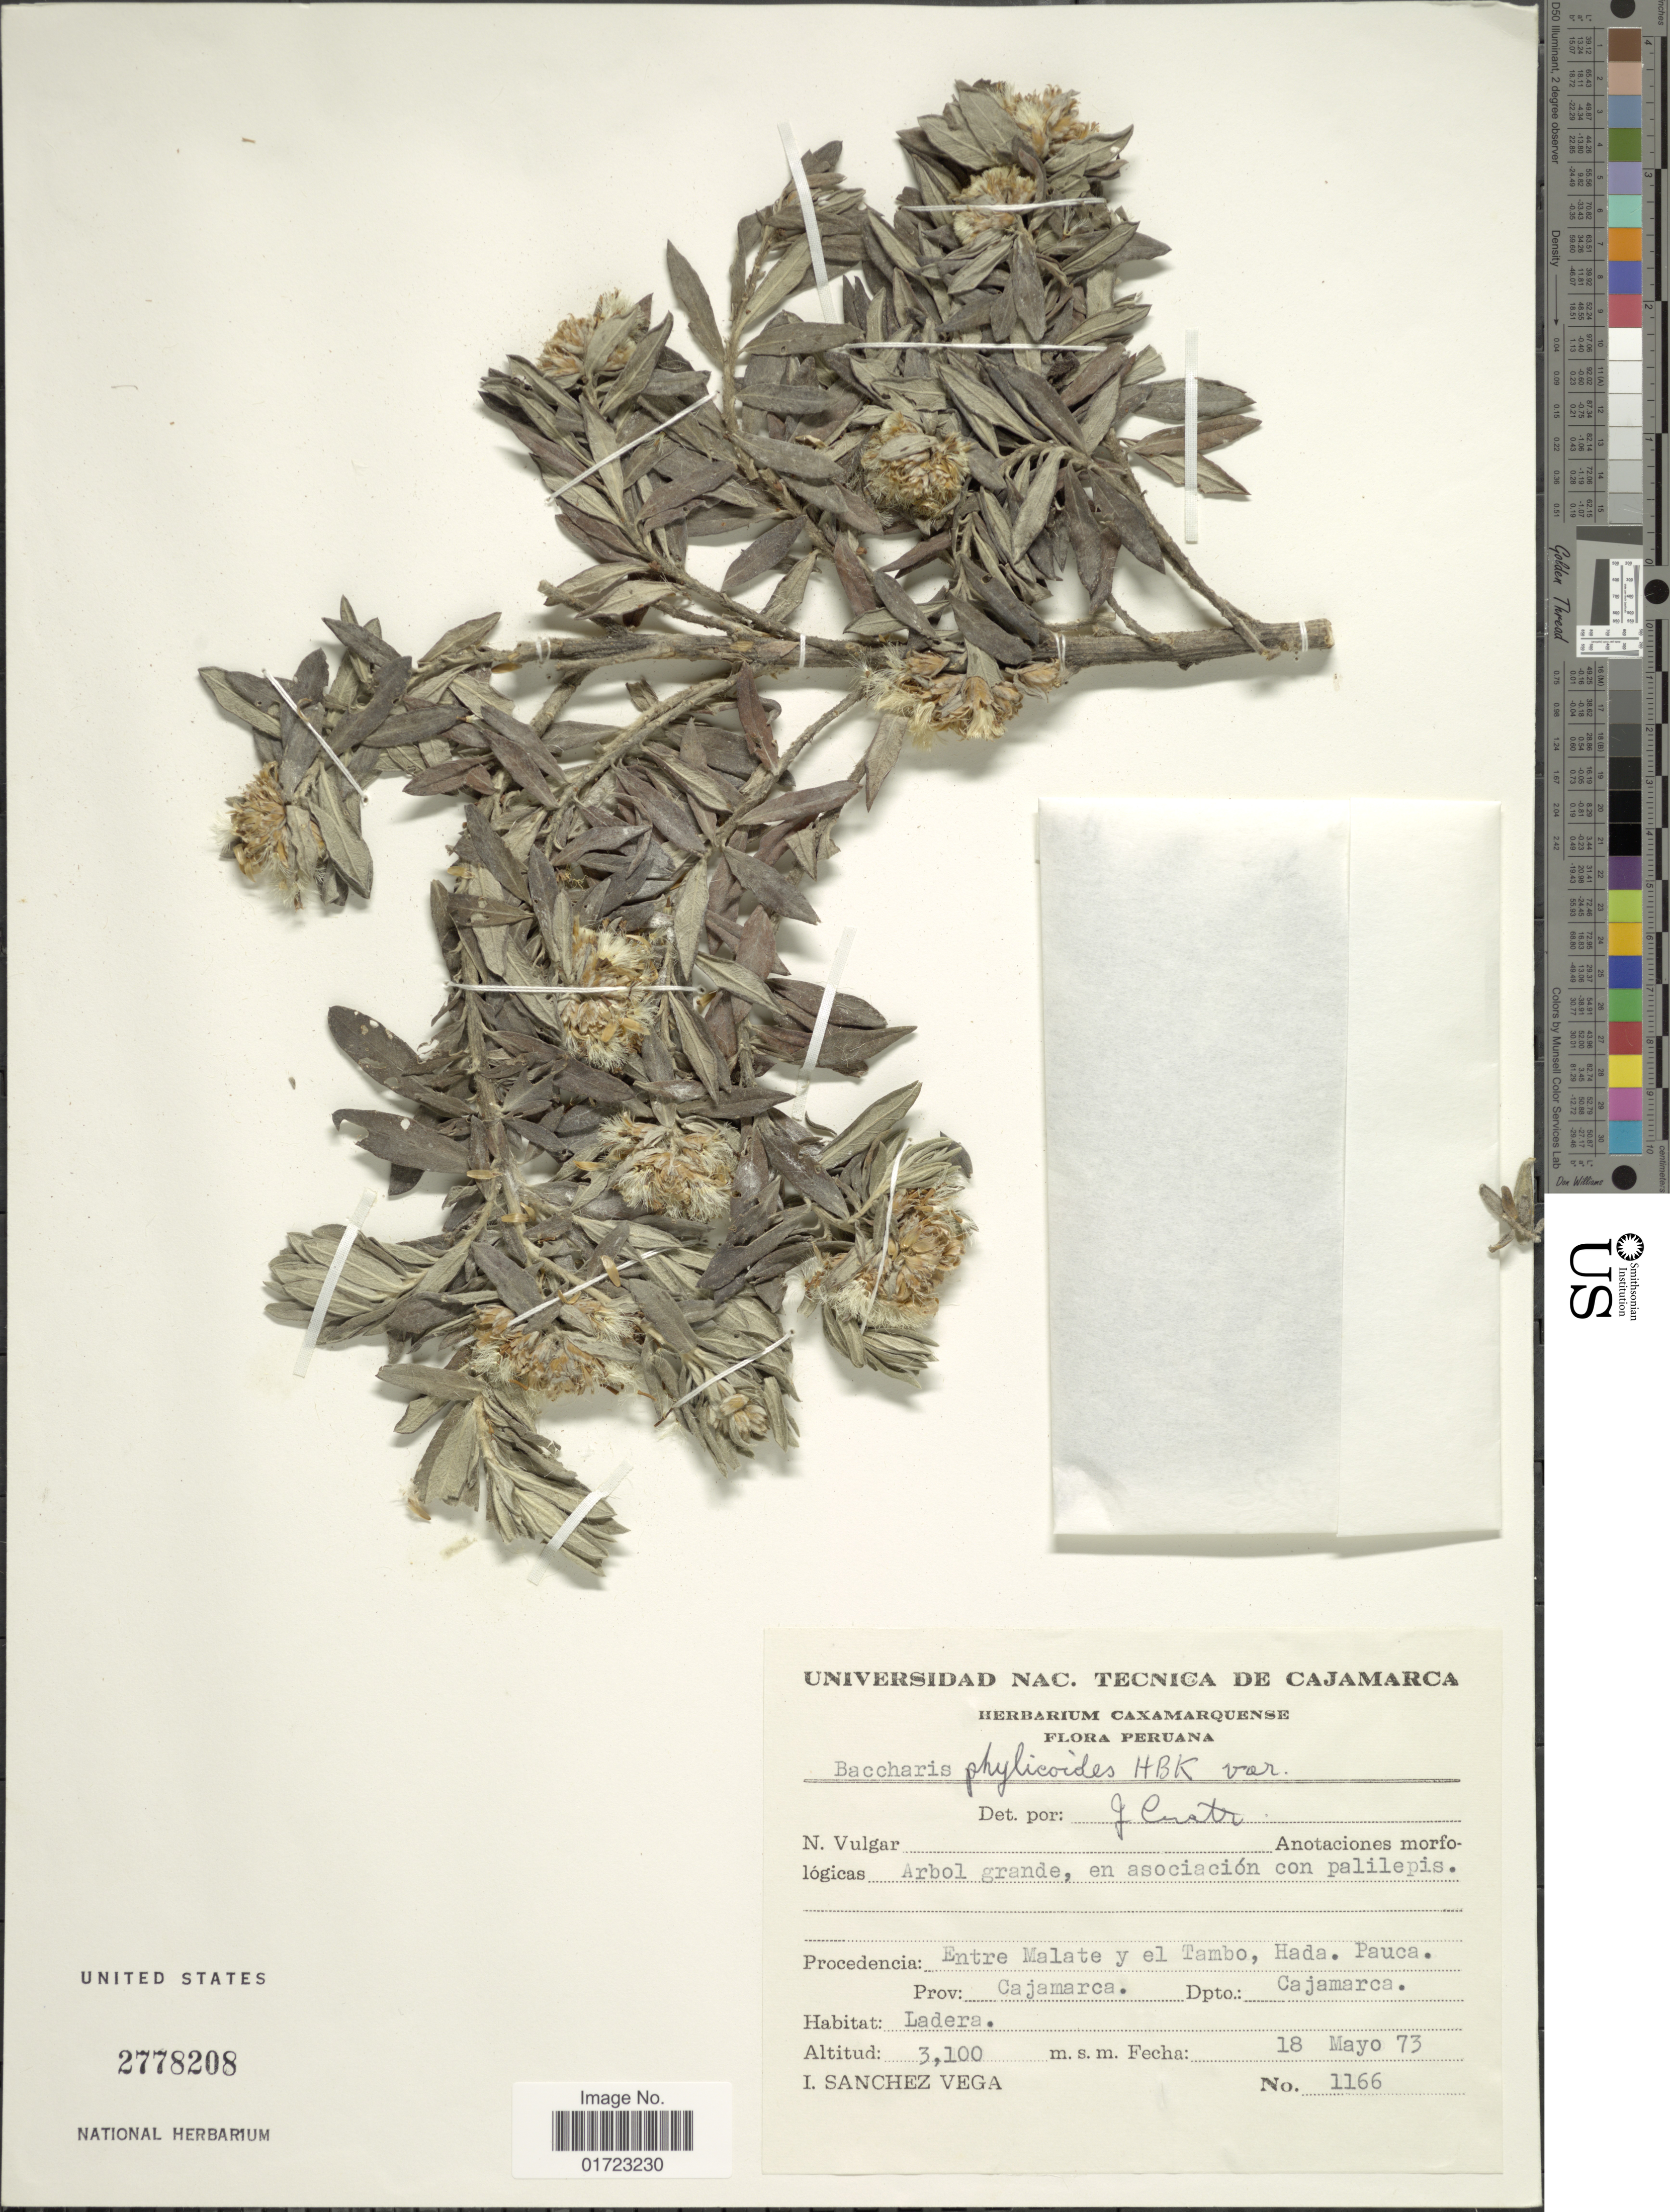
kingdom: Plantae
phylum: Tracheophyta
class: Magnoliopsida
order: Asterales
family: Asteraceae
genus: Baccharis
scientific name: Baccharis phylicoides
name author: Kunth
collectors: I. Sánchez Vega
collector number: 1166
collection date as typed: Transcribed d/m/y: 18/5/73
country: Peru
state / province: Cajamarca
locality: Entre Malate u el Tambo, Hada, Pauca. Prov. Cajamarca, Dpto. Cajamarca.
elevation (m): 3100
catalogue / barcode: US 2778208